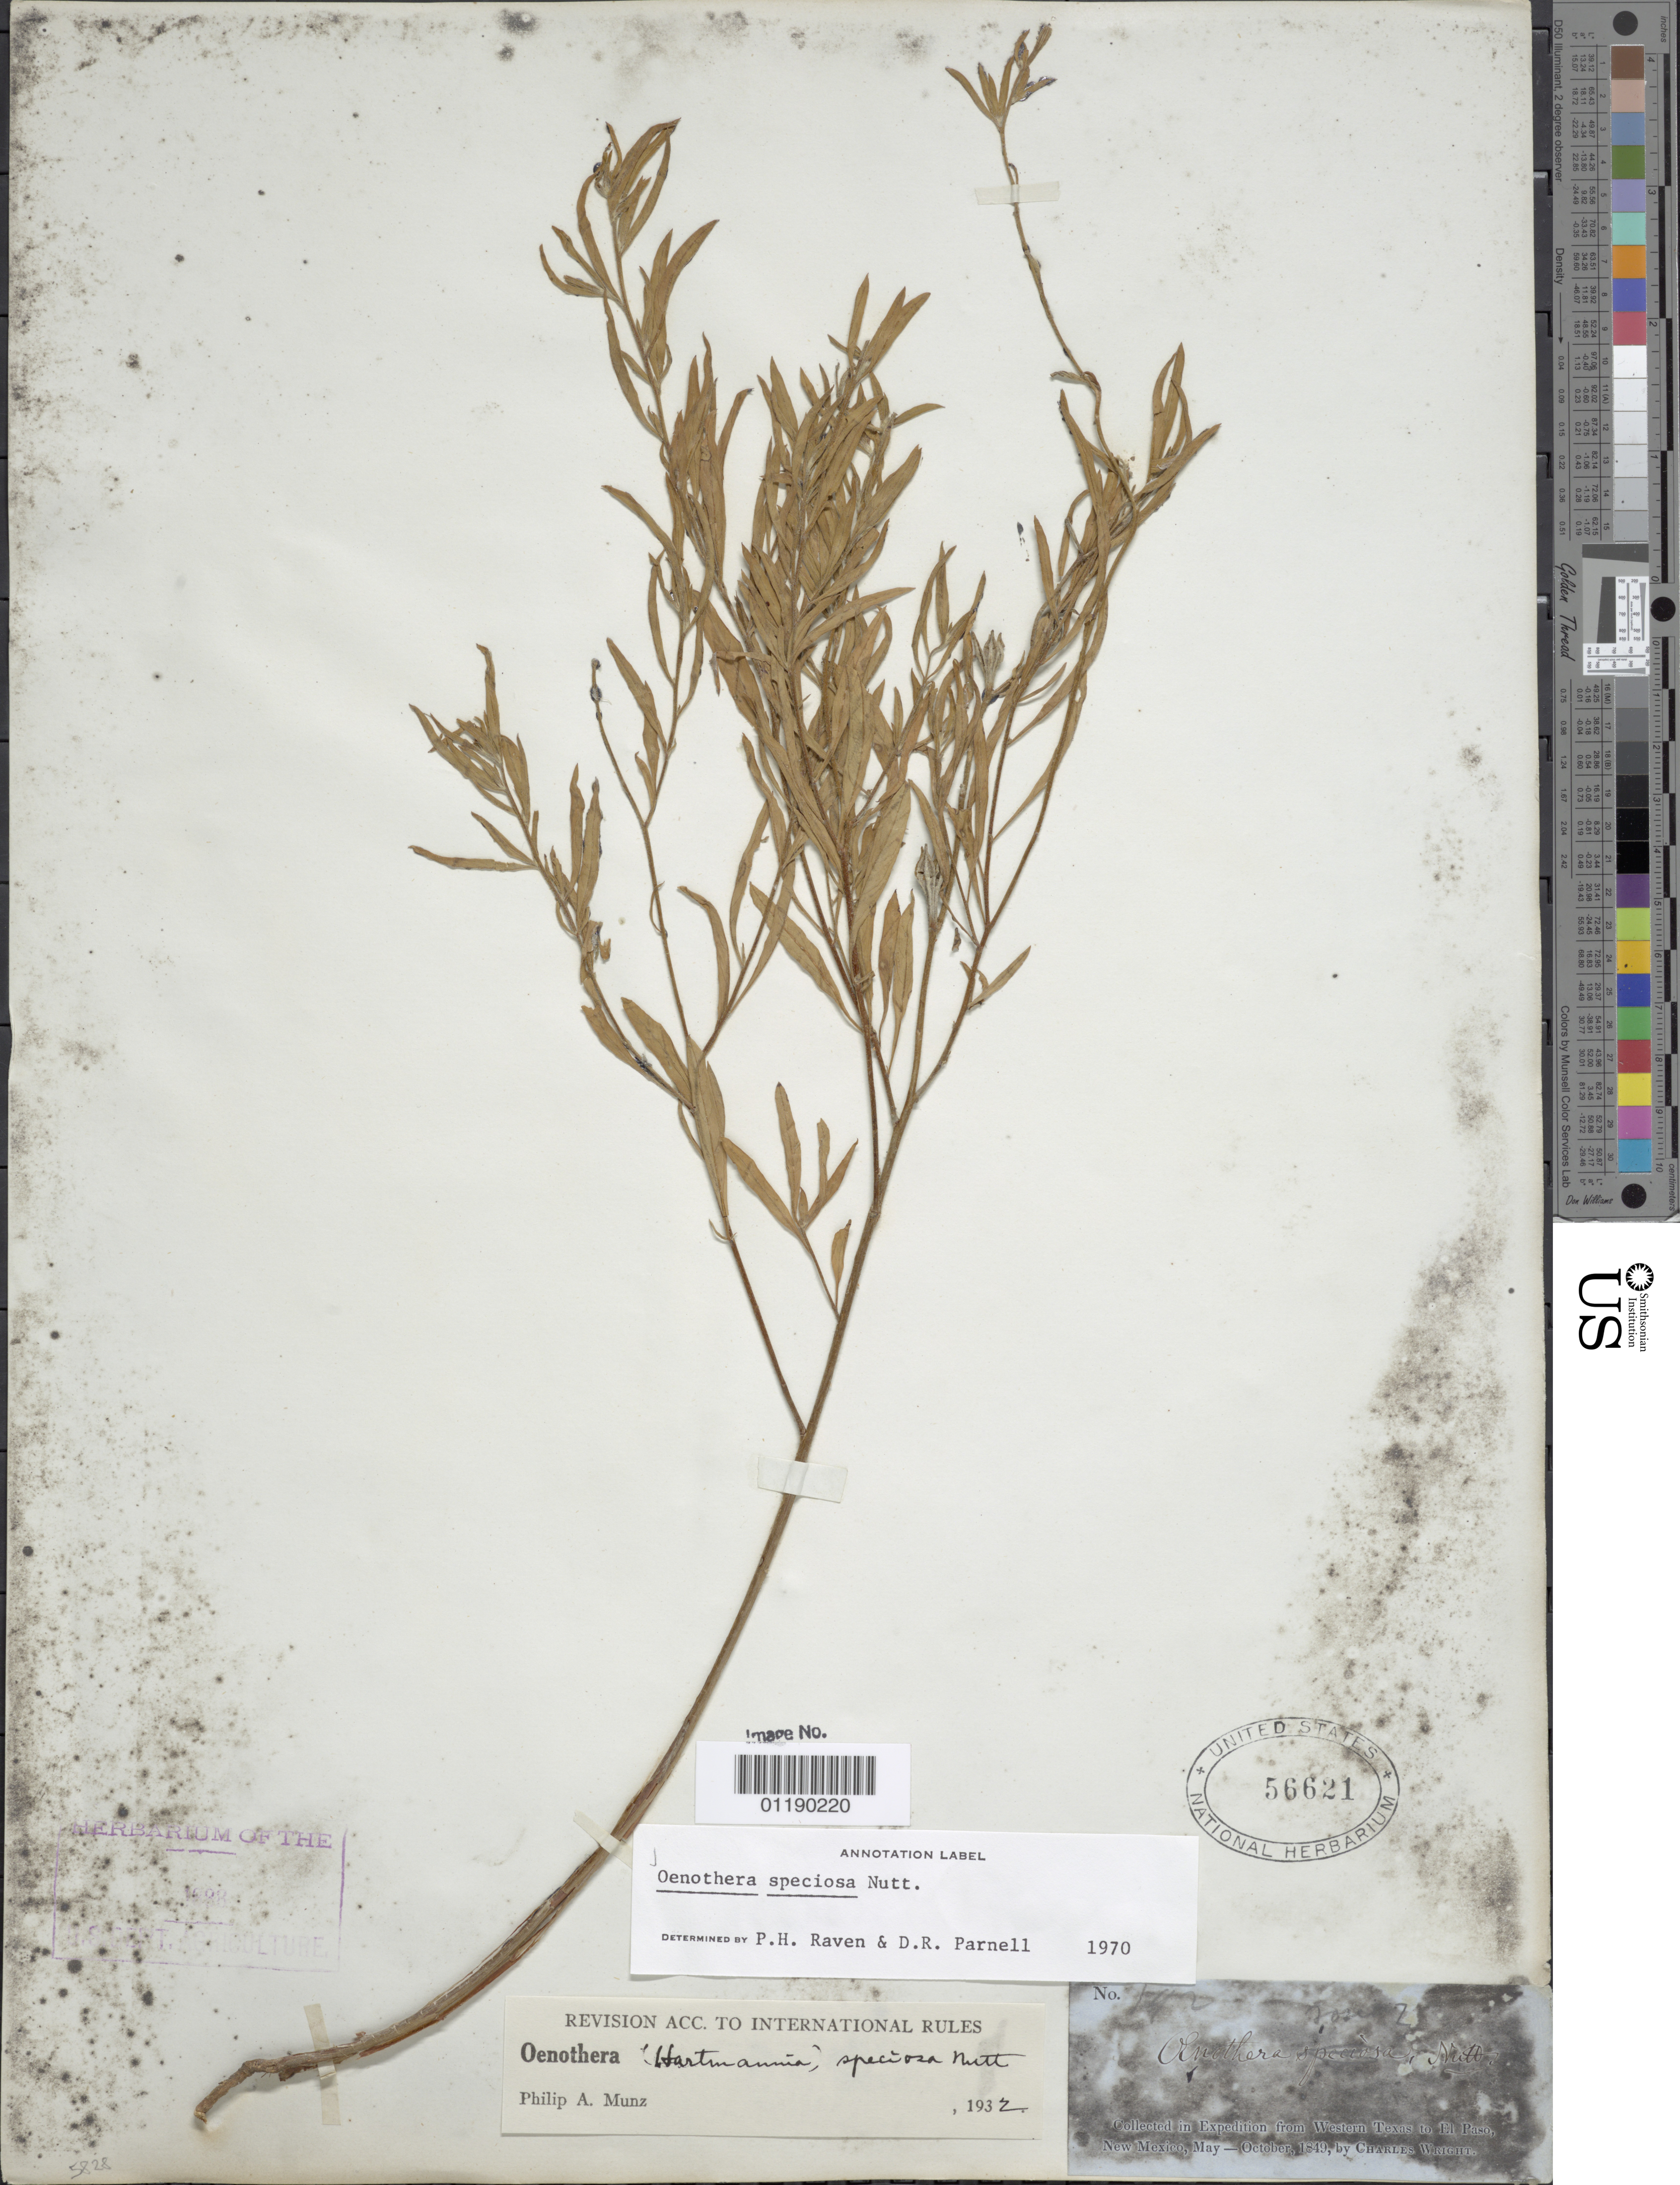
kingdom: Plantae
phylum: Tracheophyta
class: Magnoliopsida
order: Myrtales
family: Onagraceae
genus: Oenothera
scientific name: Oenothera speciosa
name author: Nutt.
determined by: Raven, P. H.; Parnell, D. R.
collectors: C. Wright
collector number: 192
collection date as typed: May 1849 to -- Oct 1849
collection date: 1849-05/1849-10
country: United States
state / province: New Mexico / Texas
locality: from Western Texas to El Paso, New Mexico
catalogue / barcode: US 56621